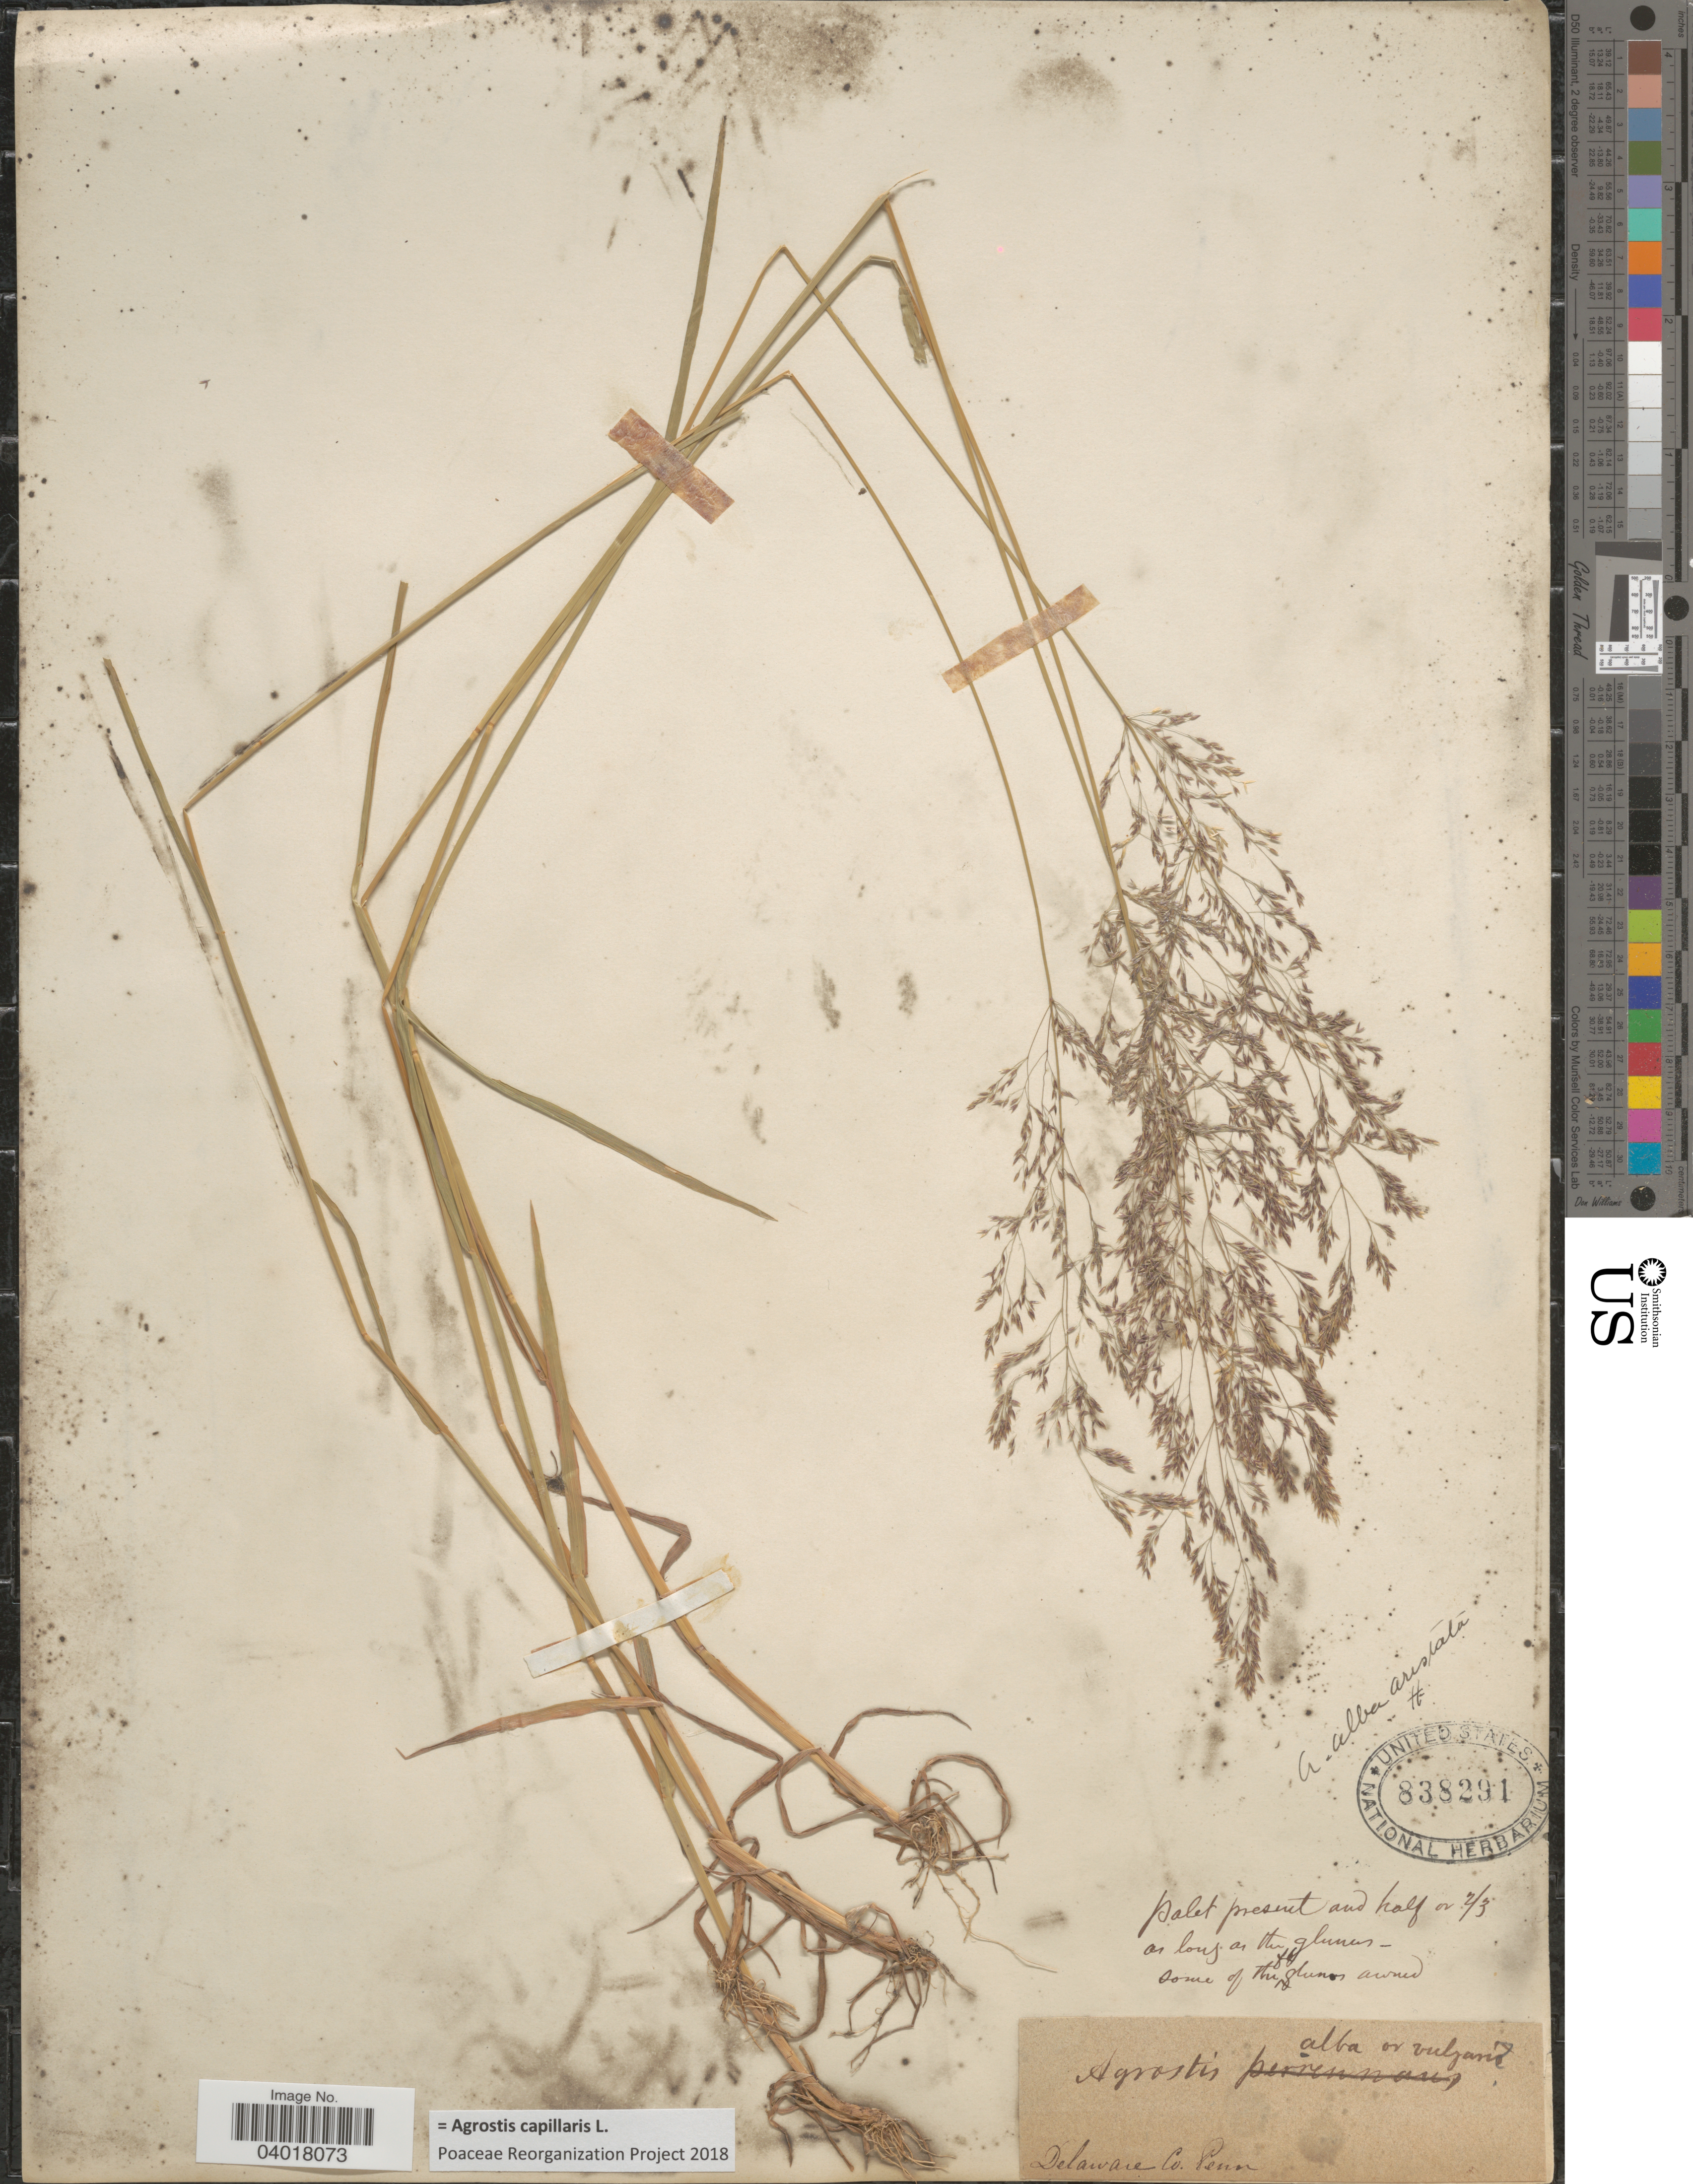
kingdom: Plantae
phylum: Tracheophyta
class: Liliopsida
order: Poales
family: Poaceae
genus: Agrostis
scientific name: Agrostis capillaris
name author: L.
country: United States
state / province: Pennsylvania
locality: Delaware Co.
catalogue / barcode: US 838291